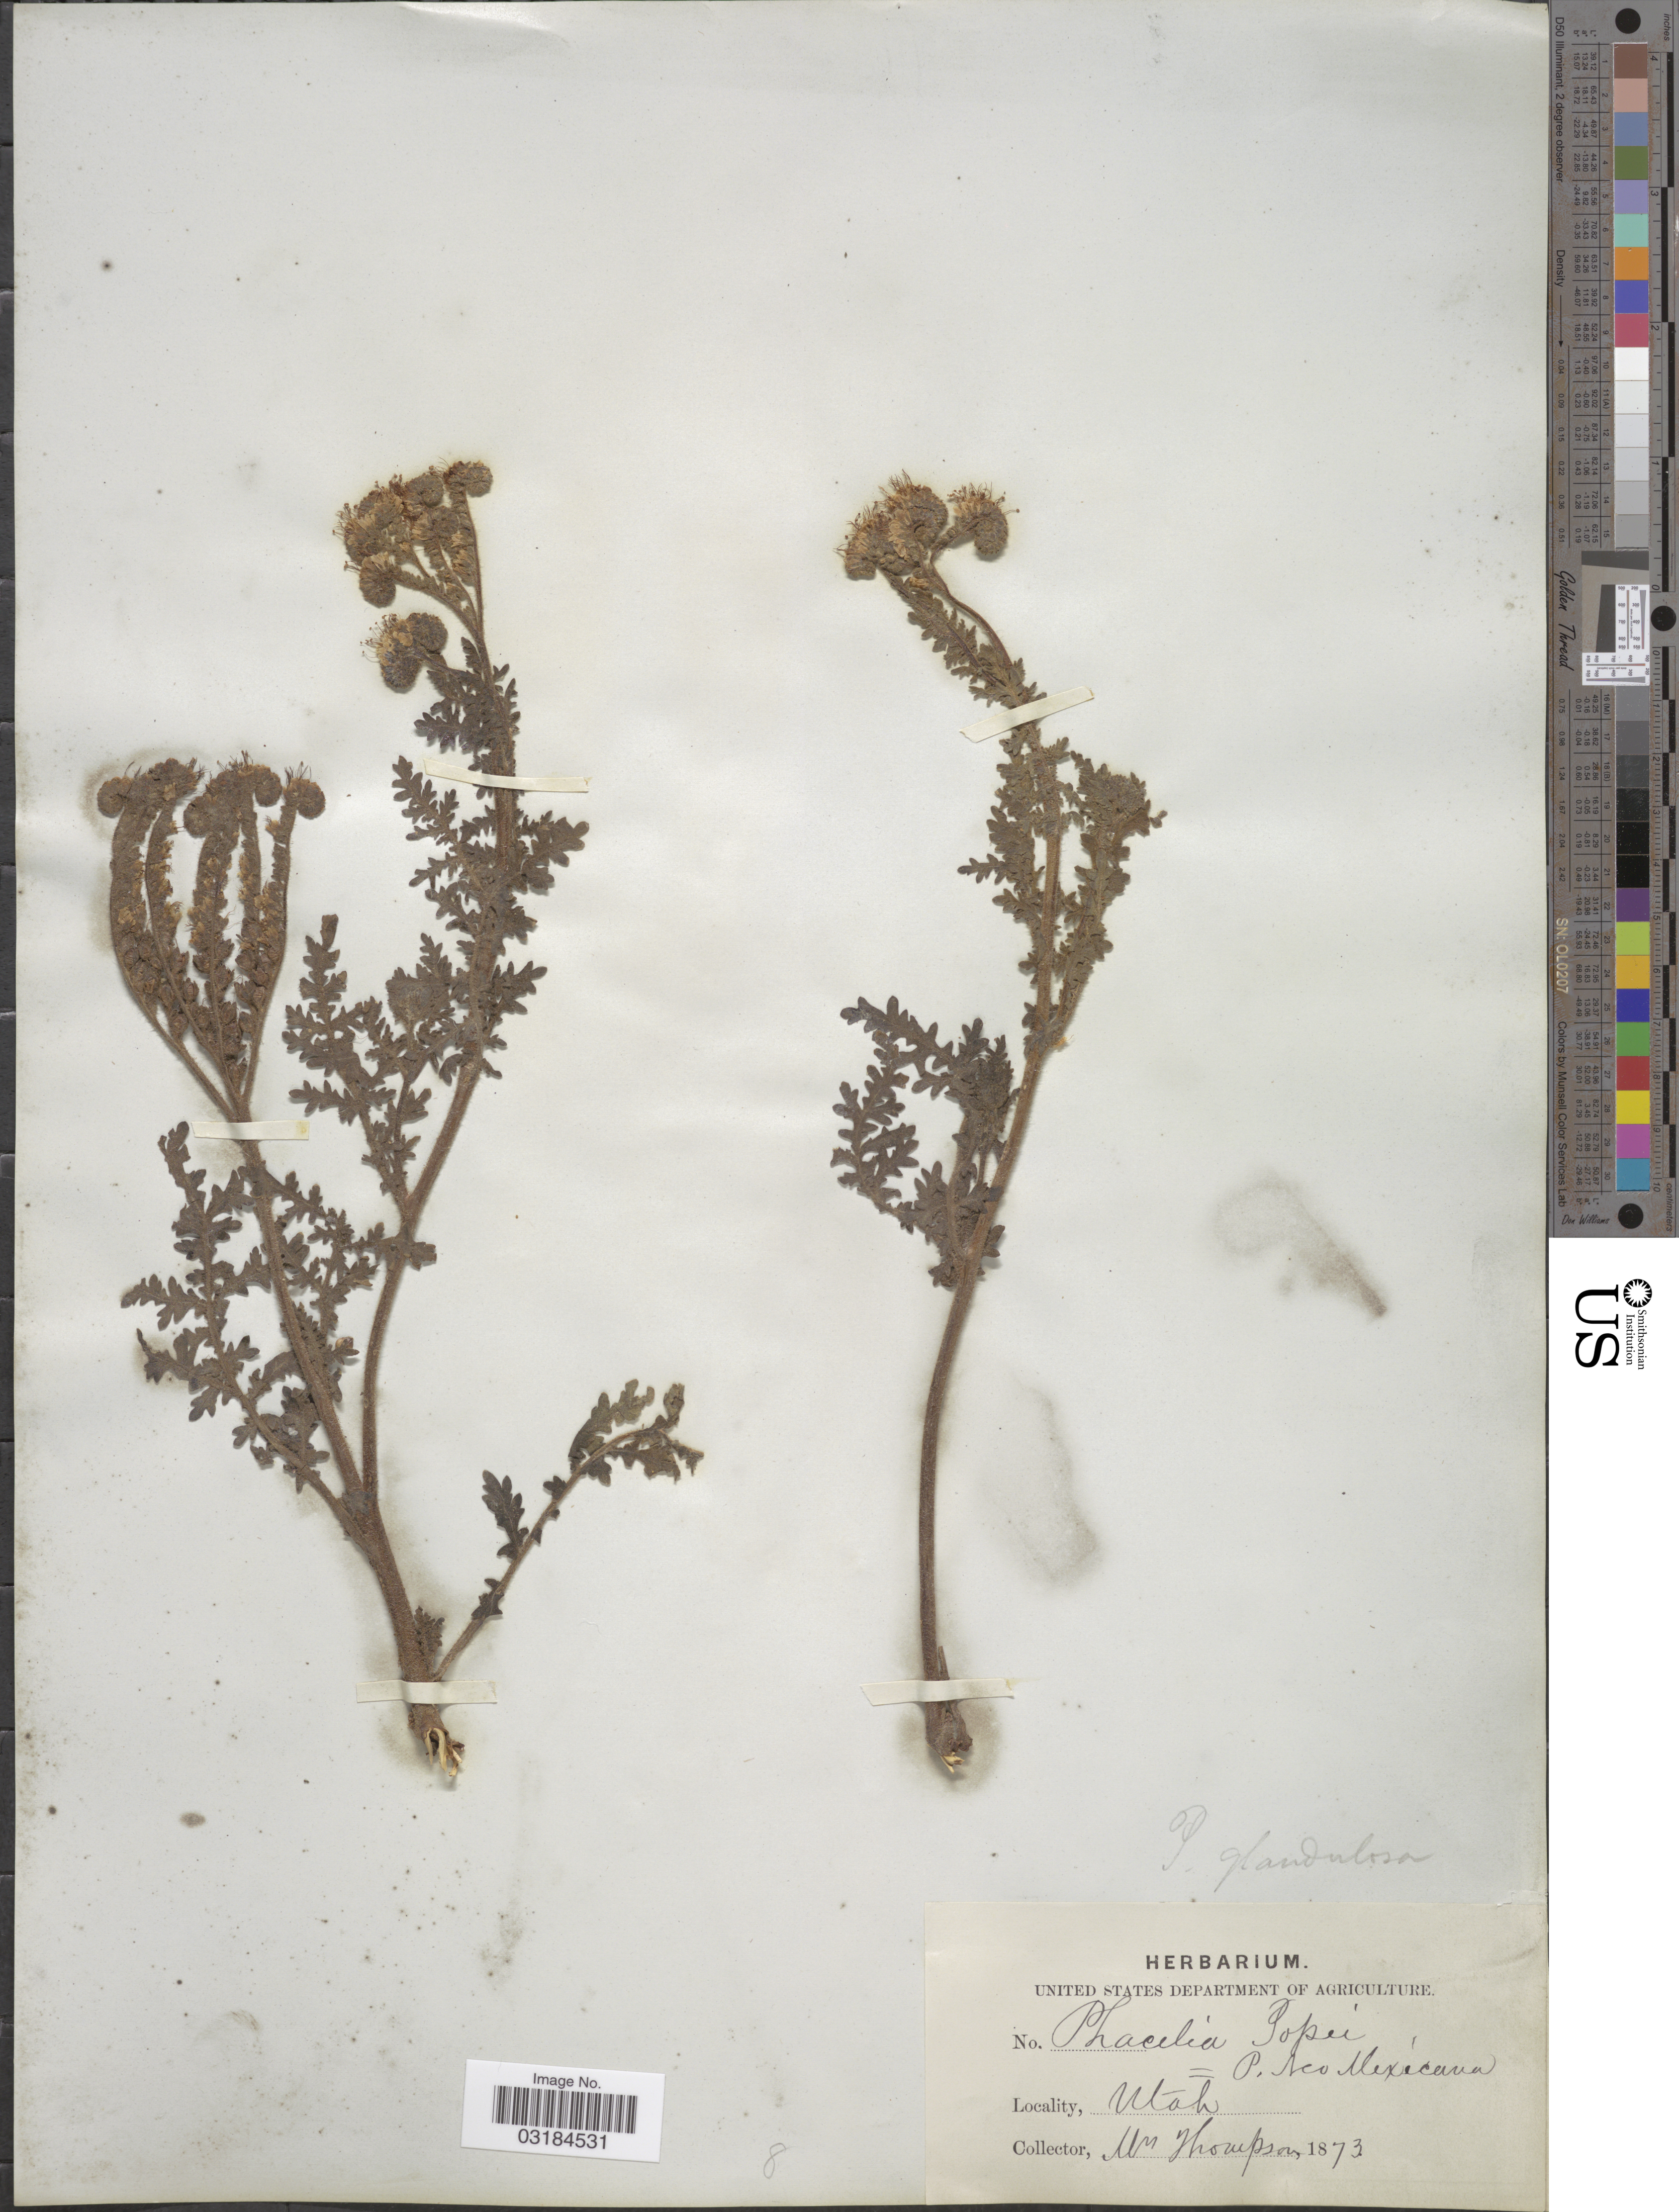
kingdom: Plantae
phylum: Tracheophyta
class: Magnoliopsida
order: Boraginales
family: Hydrophyllaceae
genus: Phacelia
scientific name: Phacelia alba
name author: Rydb.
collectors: W. Thompson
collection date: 1873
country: United States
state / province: Utah